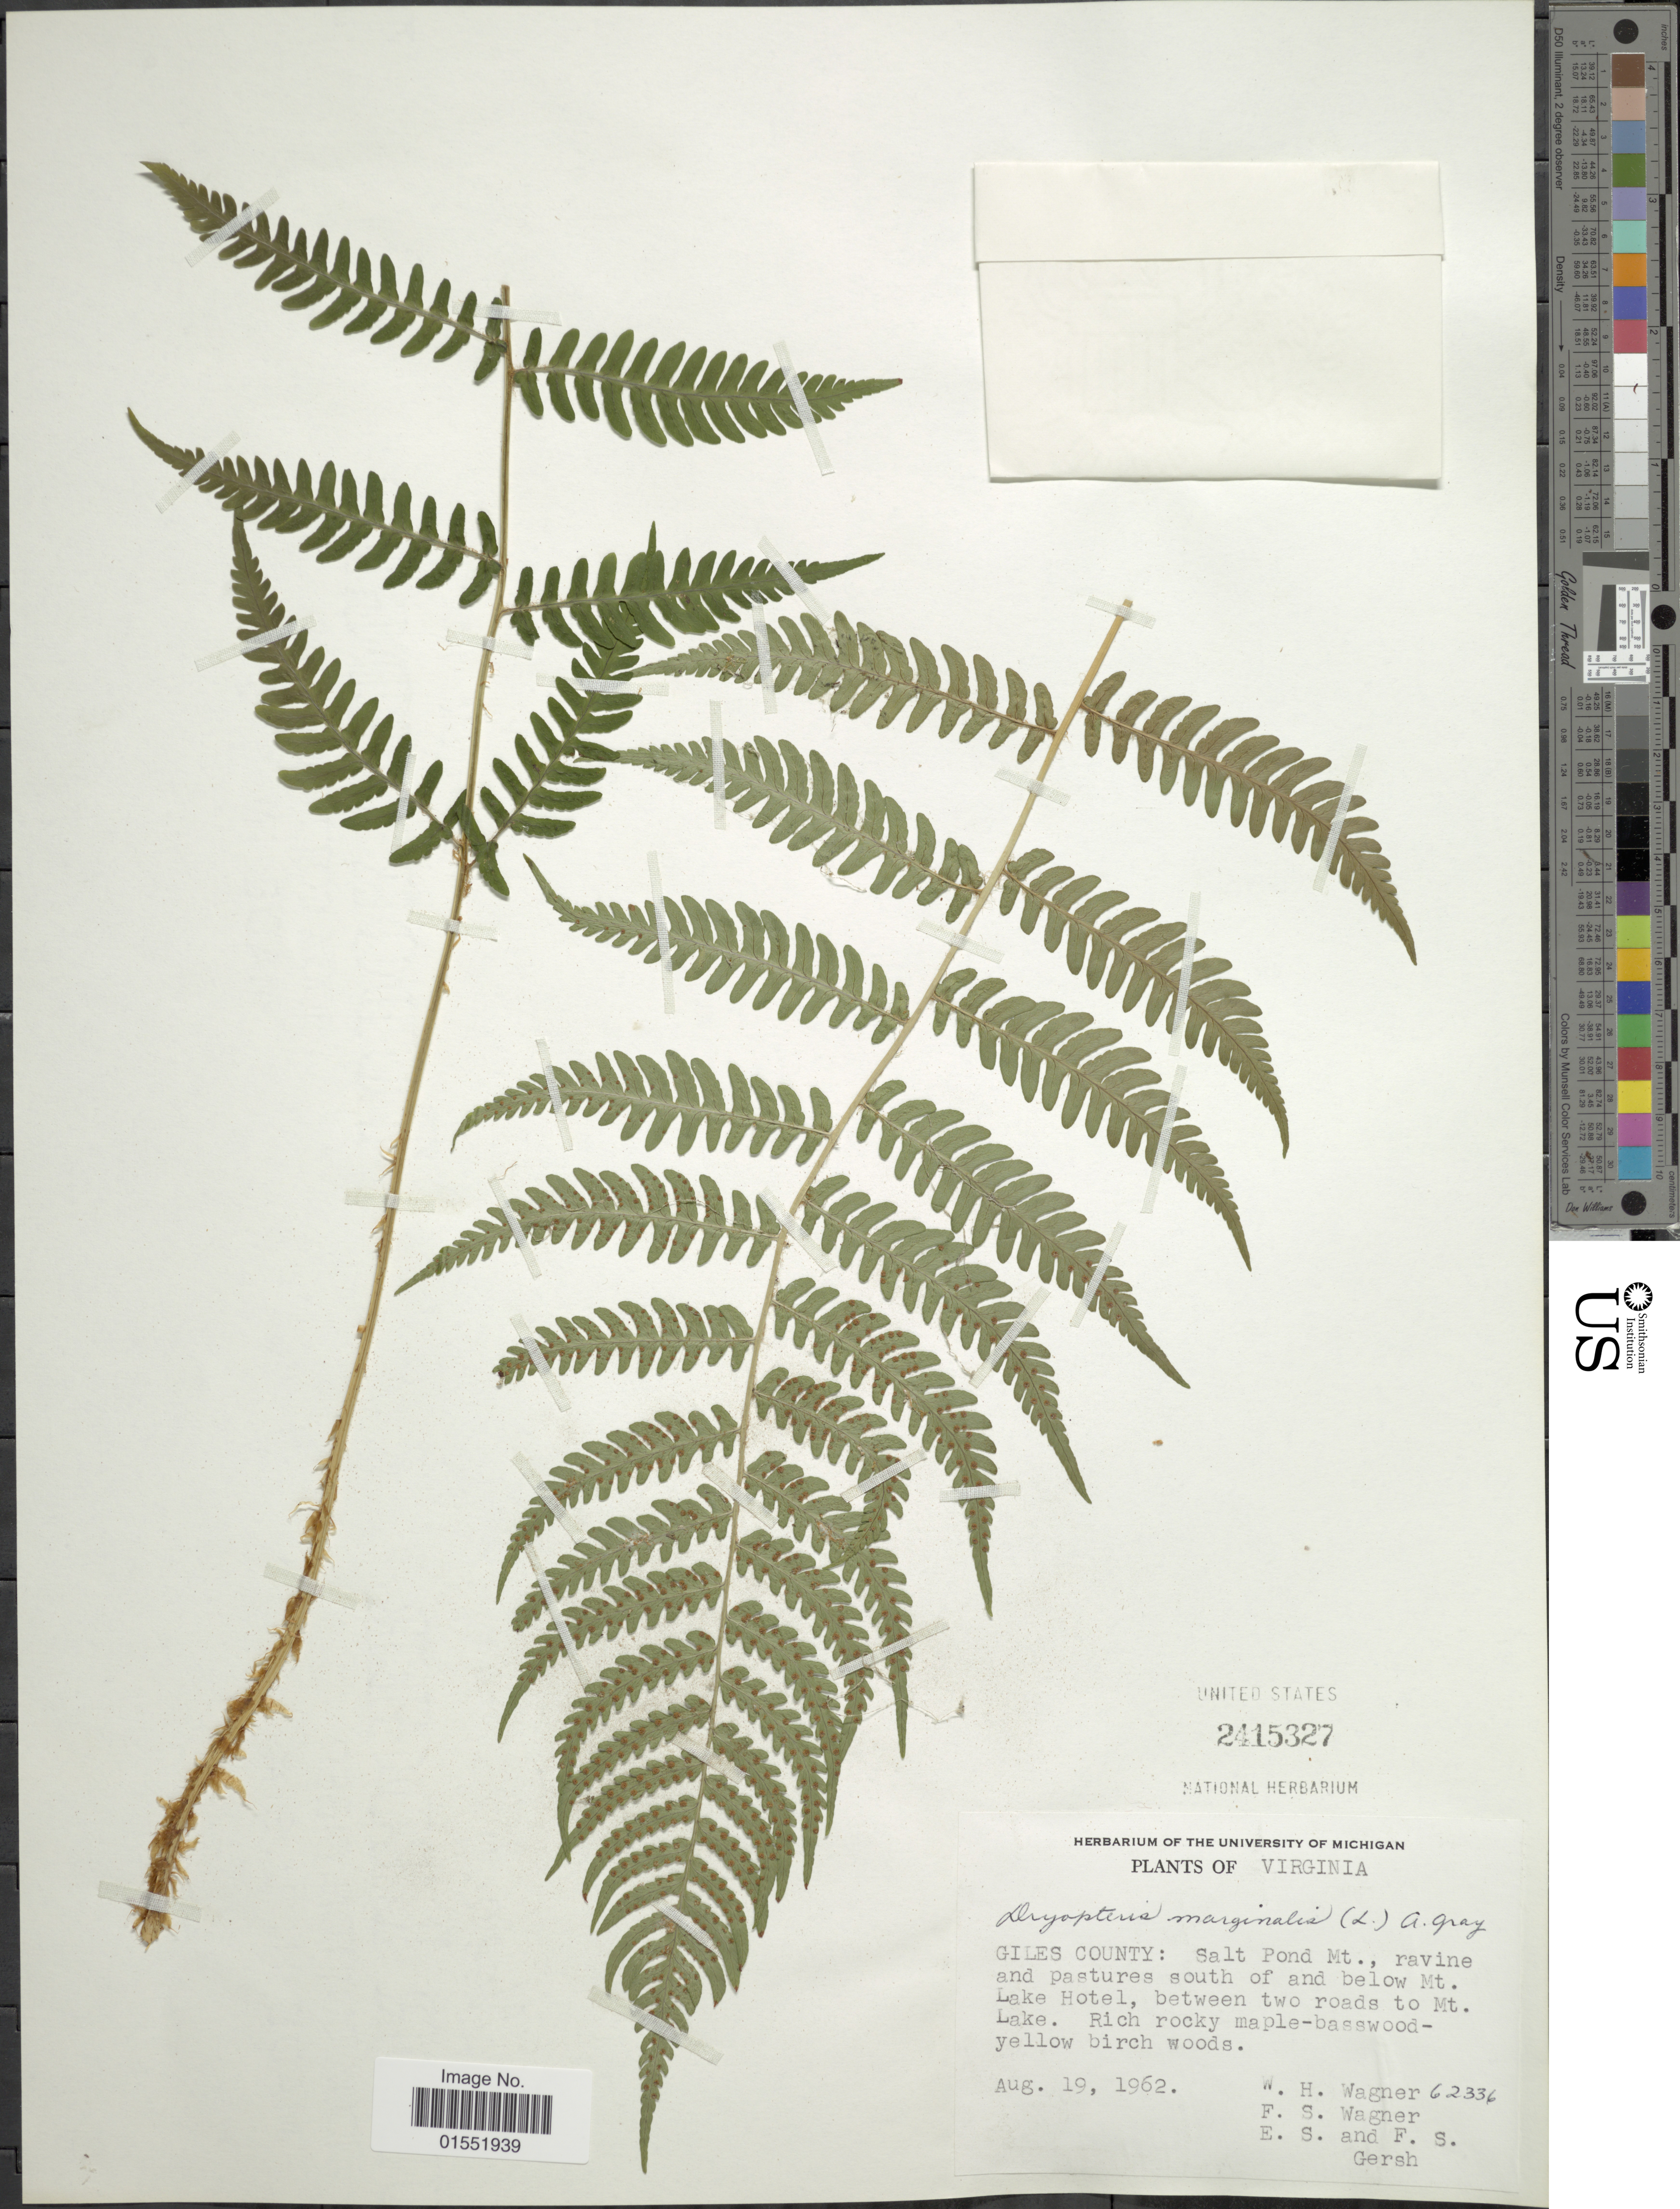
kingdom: Plantae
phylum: Tracheophyta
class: Polypodiopsida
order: Polypodiales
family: Dryopteridaceae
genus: Dryopteris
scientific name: Dryopteris marginalis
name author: (L.) A. Gray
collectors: W. H. Wagner, F. S. Wagner, E. Gersh & F. Gersh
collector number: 62336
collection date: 1962-08-19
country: United States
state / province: Virginia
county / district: Giles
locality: Salt Pond Mt., ravine and pastures south of and below Mt. Lake Hotel, between two roads to Mt. Lake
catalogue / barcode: US 2415327